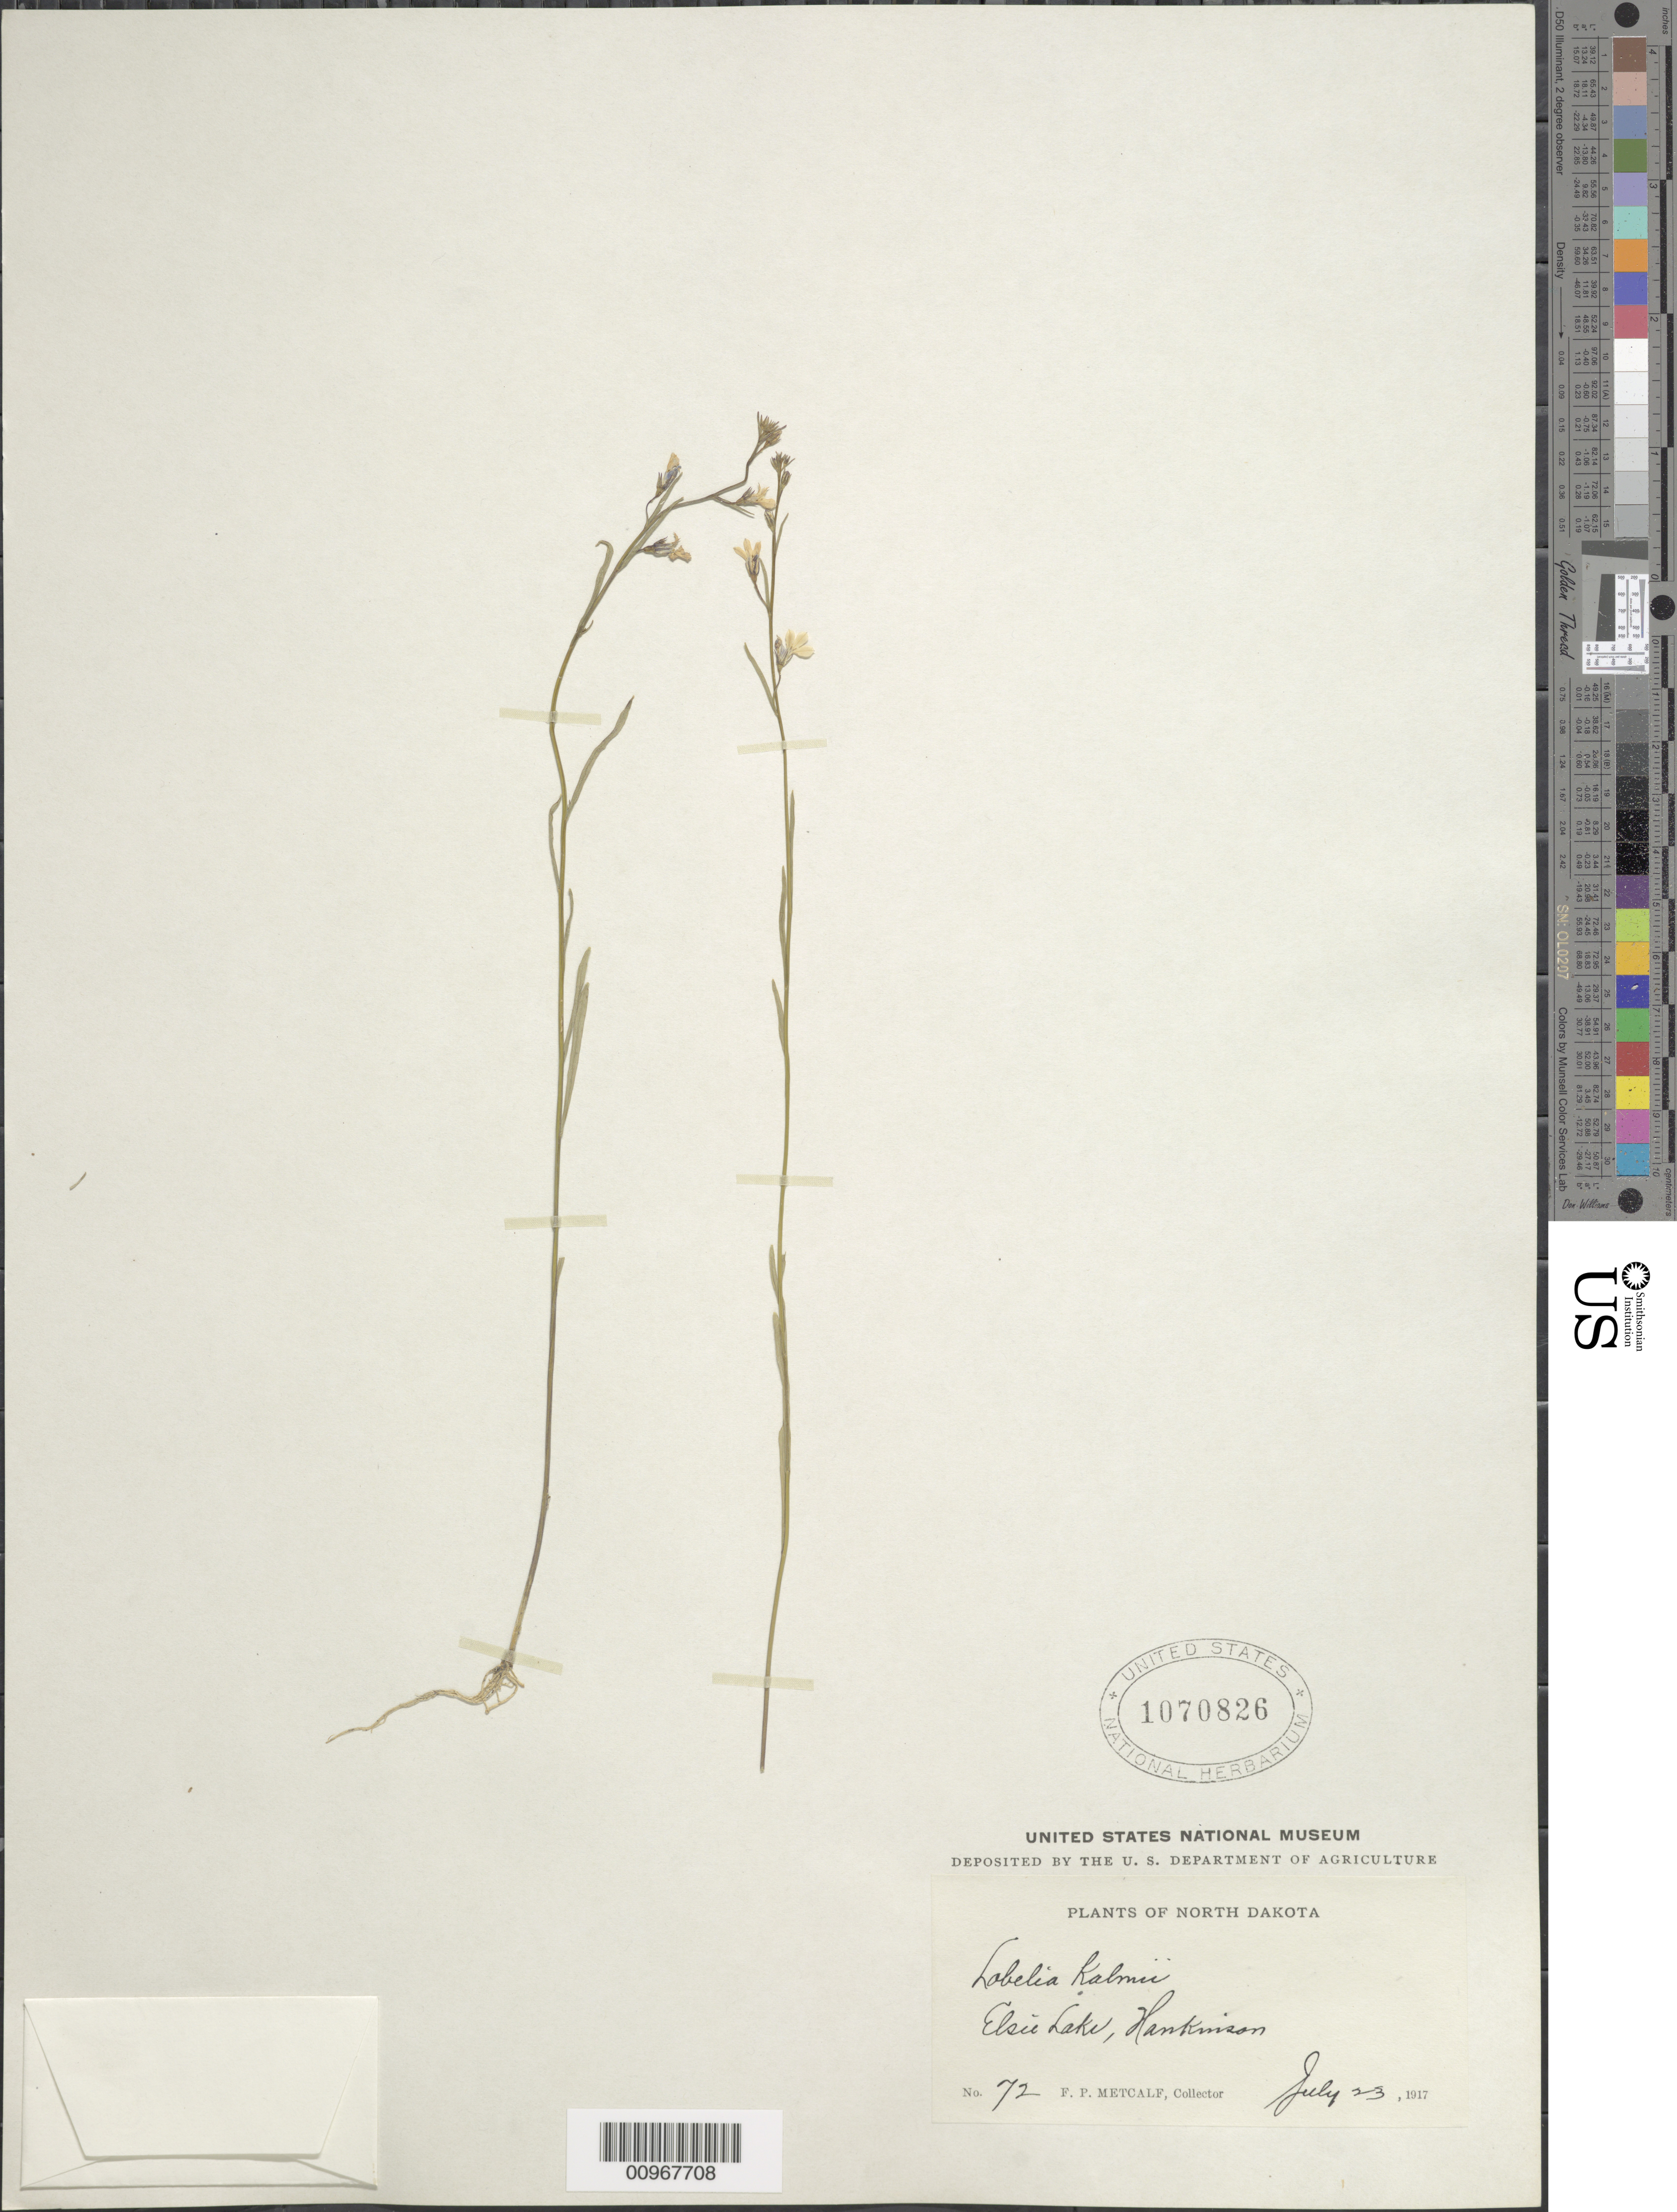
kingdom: Plantae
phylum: Tracheophyta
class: Magnoliopsida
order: Asterales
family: Campanulaceae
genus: Lobelia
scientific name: Lobelia kalmii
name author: L.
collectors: F. P. Metcalf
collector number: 72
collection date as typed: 23 Jul 1917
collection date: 1917-07-23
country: United States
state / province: North Dakota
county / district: Richland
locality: Hankinson, Elsie Lake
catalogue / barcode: US 1070826